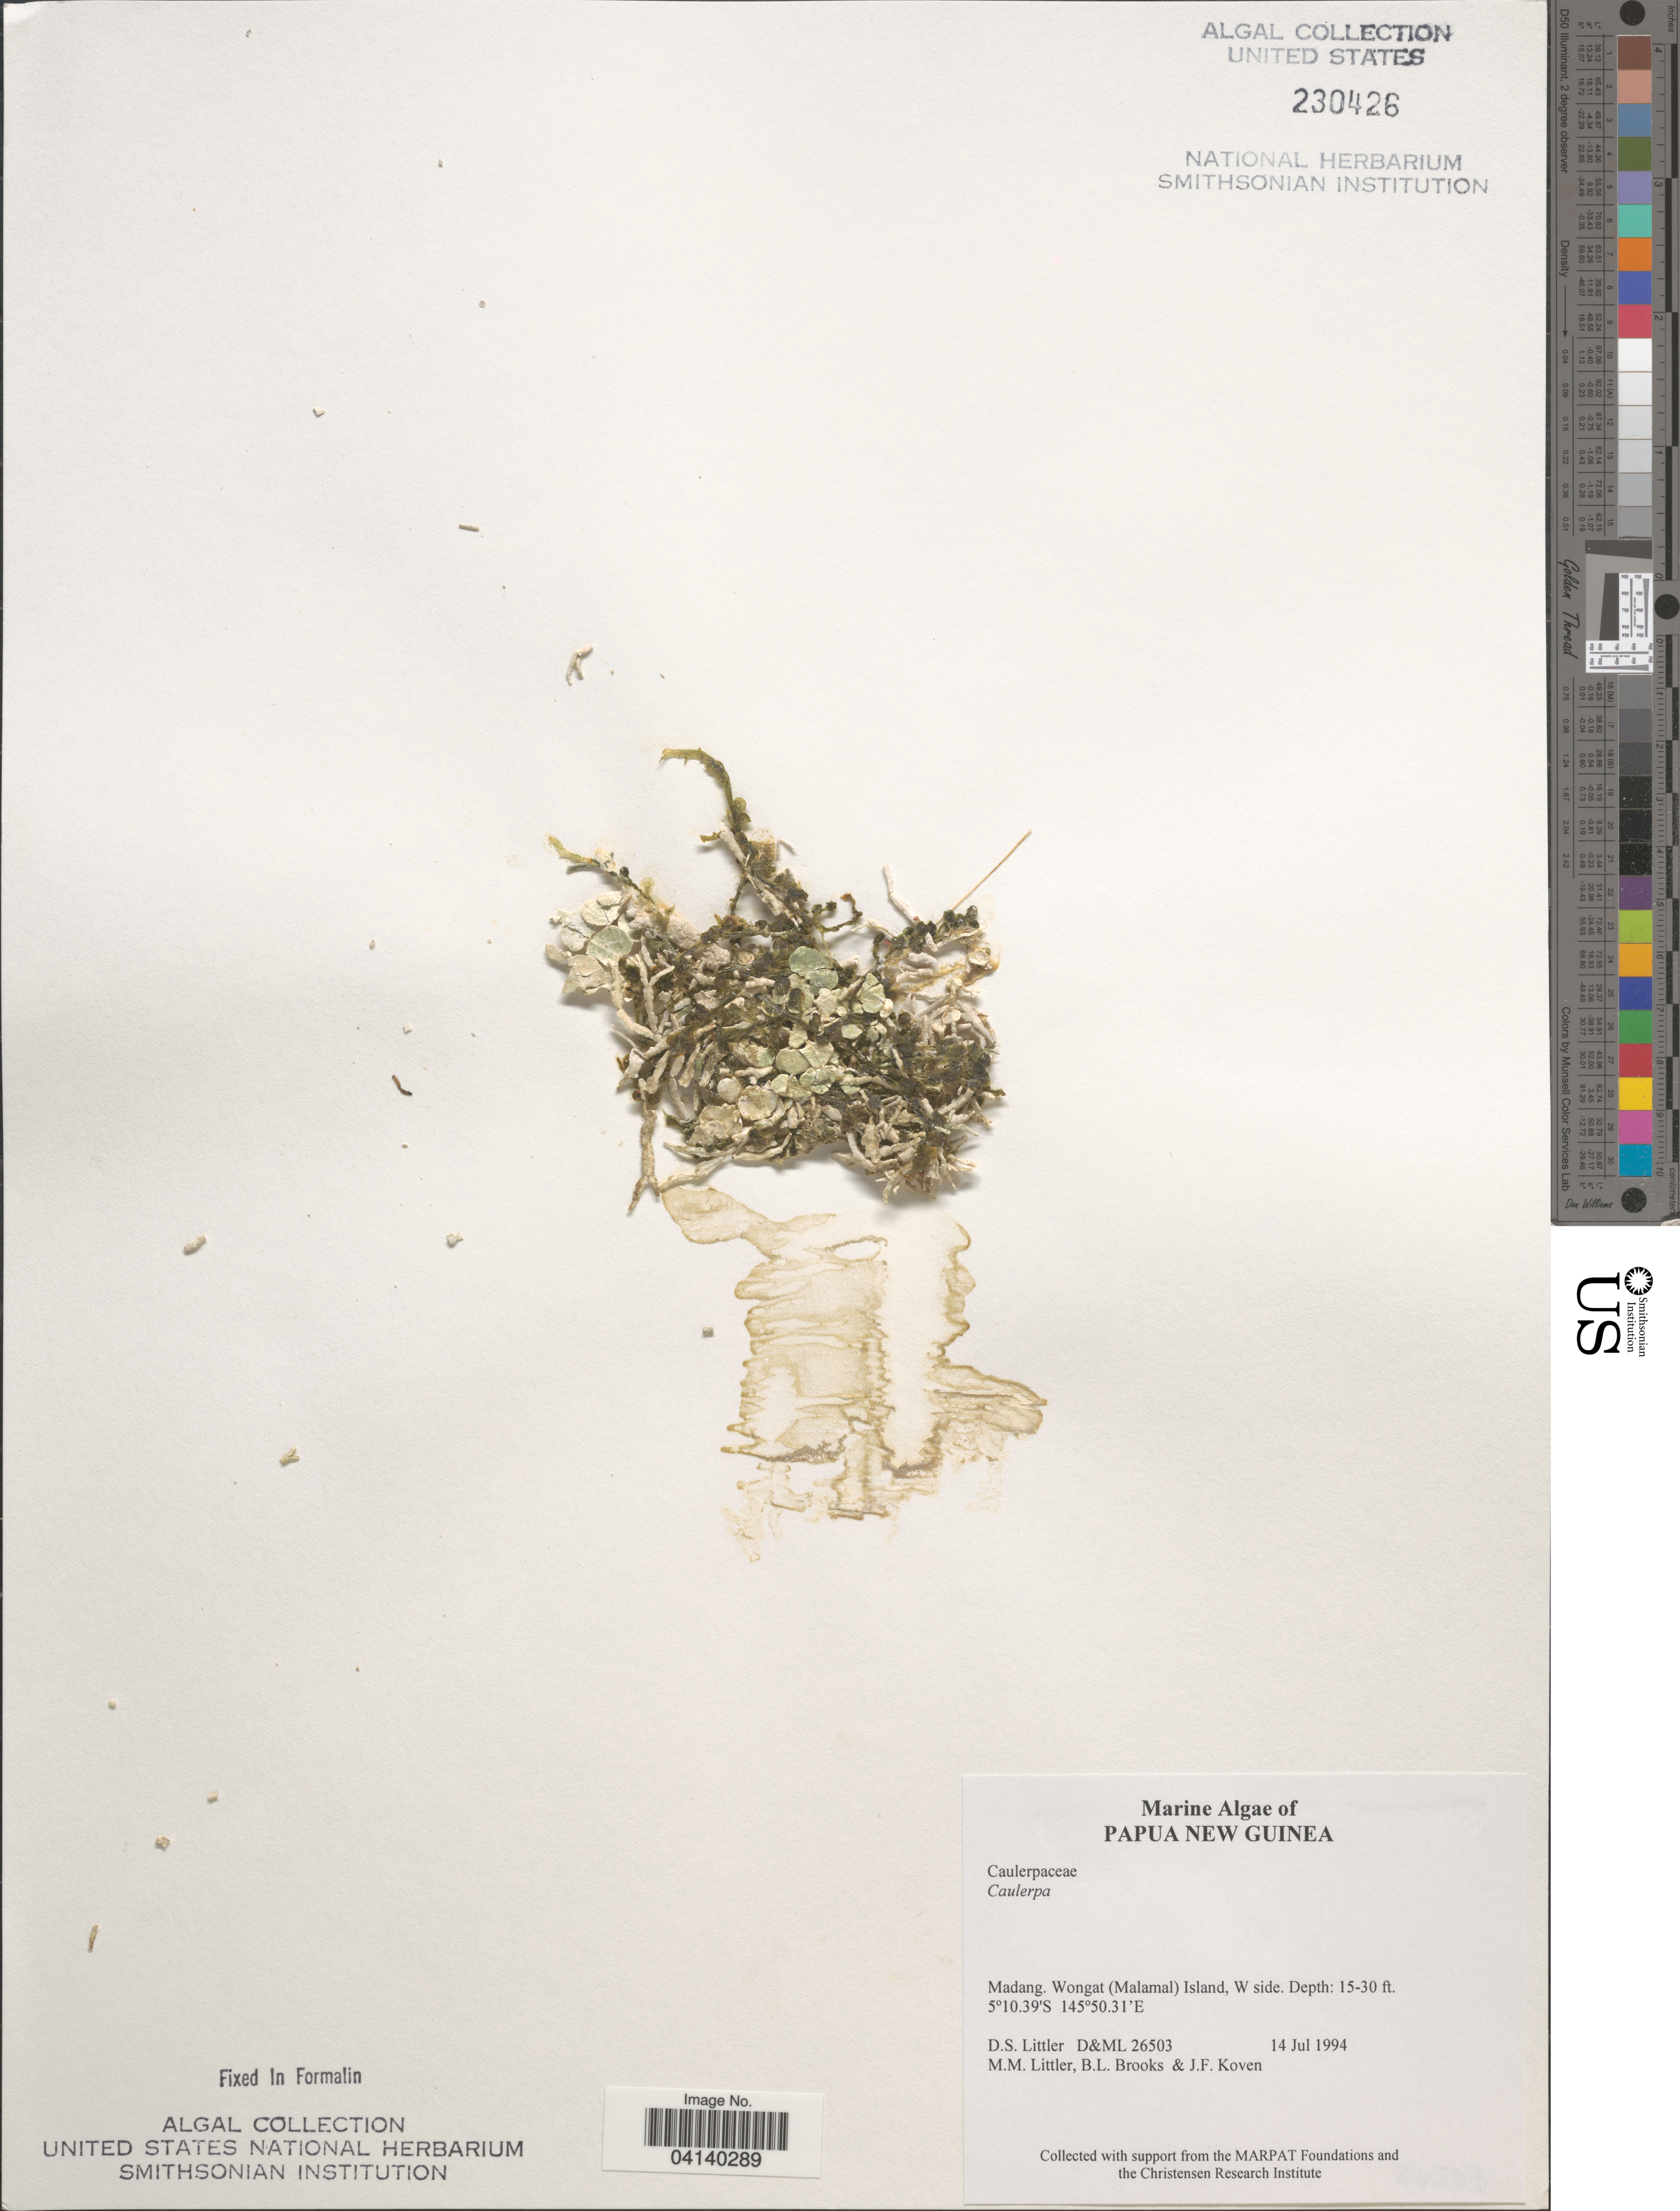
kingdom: Plantae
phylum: Chlorophyta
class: Ulvophyceae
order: Bryopsidales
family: Caulerpaceae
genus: Caulerpa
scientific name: Caulerpa sp.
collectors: D. S. Littler, B. Brooks & J. Koven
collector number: D&ML26503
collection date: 1994-07-14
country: Papua New Guinea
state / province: Madang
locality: Wongat (Malamal) Island, W side.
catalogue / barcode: US 230426